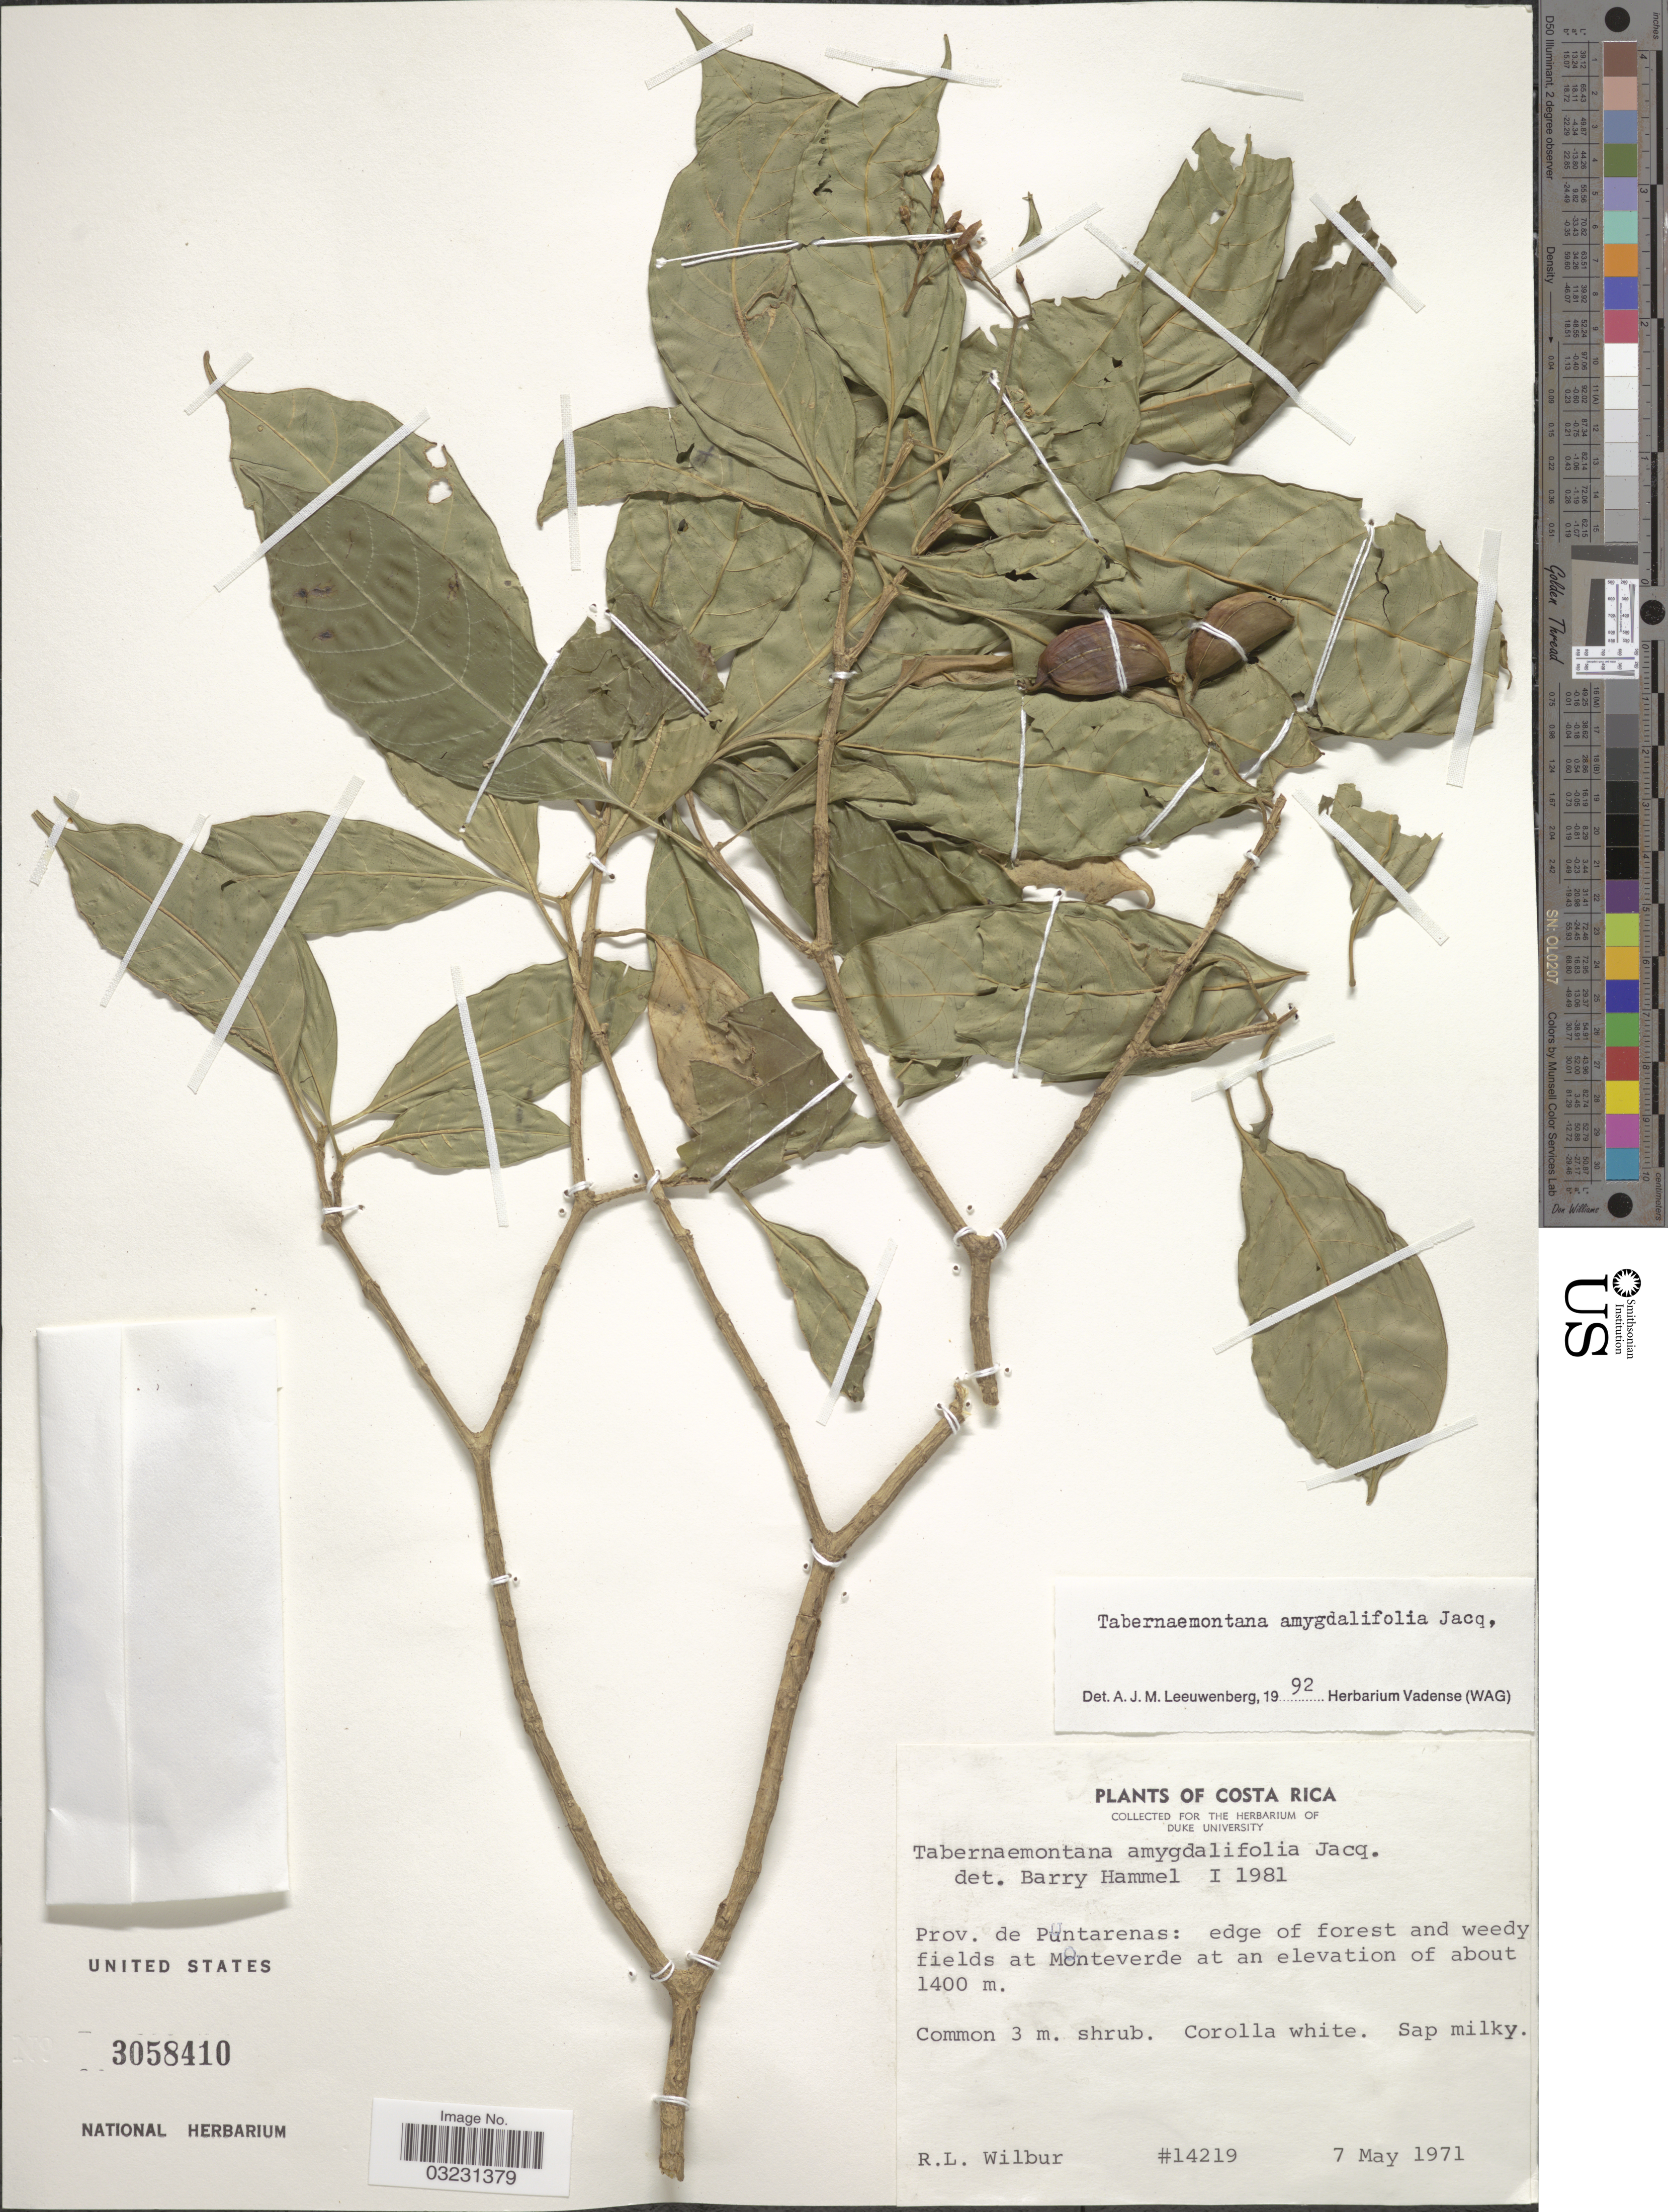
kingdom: Plantae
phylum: Tracheophyta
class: Magnoliopsida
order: Gentianales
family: Apocynaceae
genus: Tabernaemontana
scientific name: Tabernaemontana amygdalifolia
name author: Jacq.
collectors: R. L. Wilbur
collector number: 14219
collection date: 1971-05-07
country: Costa Rica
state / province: Puntarenas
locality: Edge of forest and weedy fields at Monteverde.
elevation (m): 1400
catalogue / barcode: US 3058410